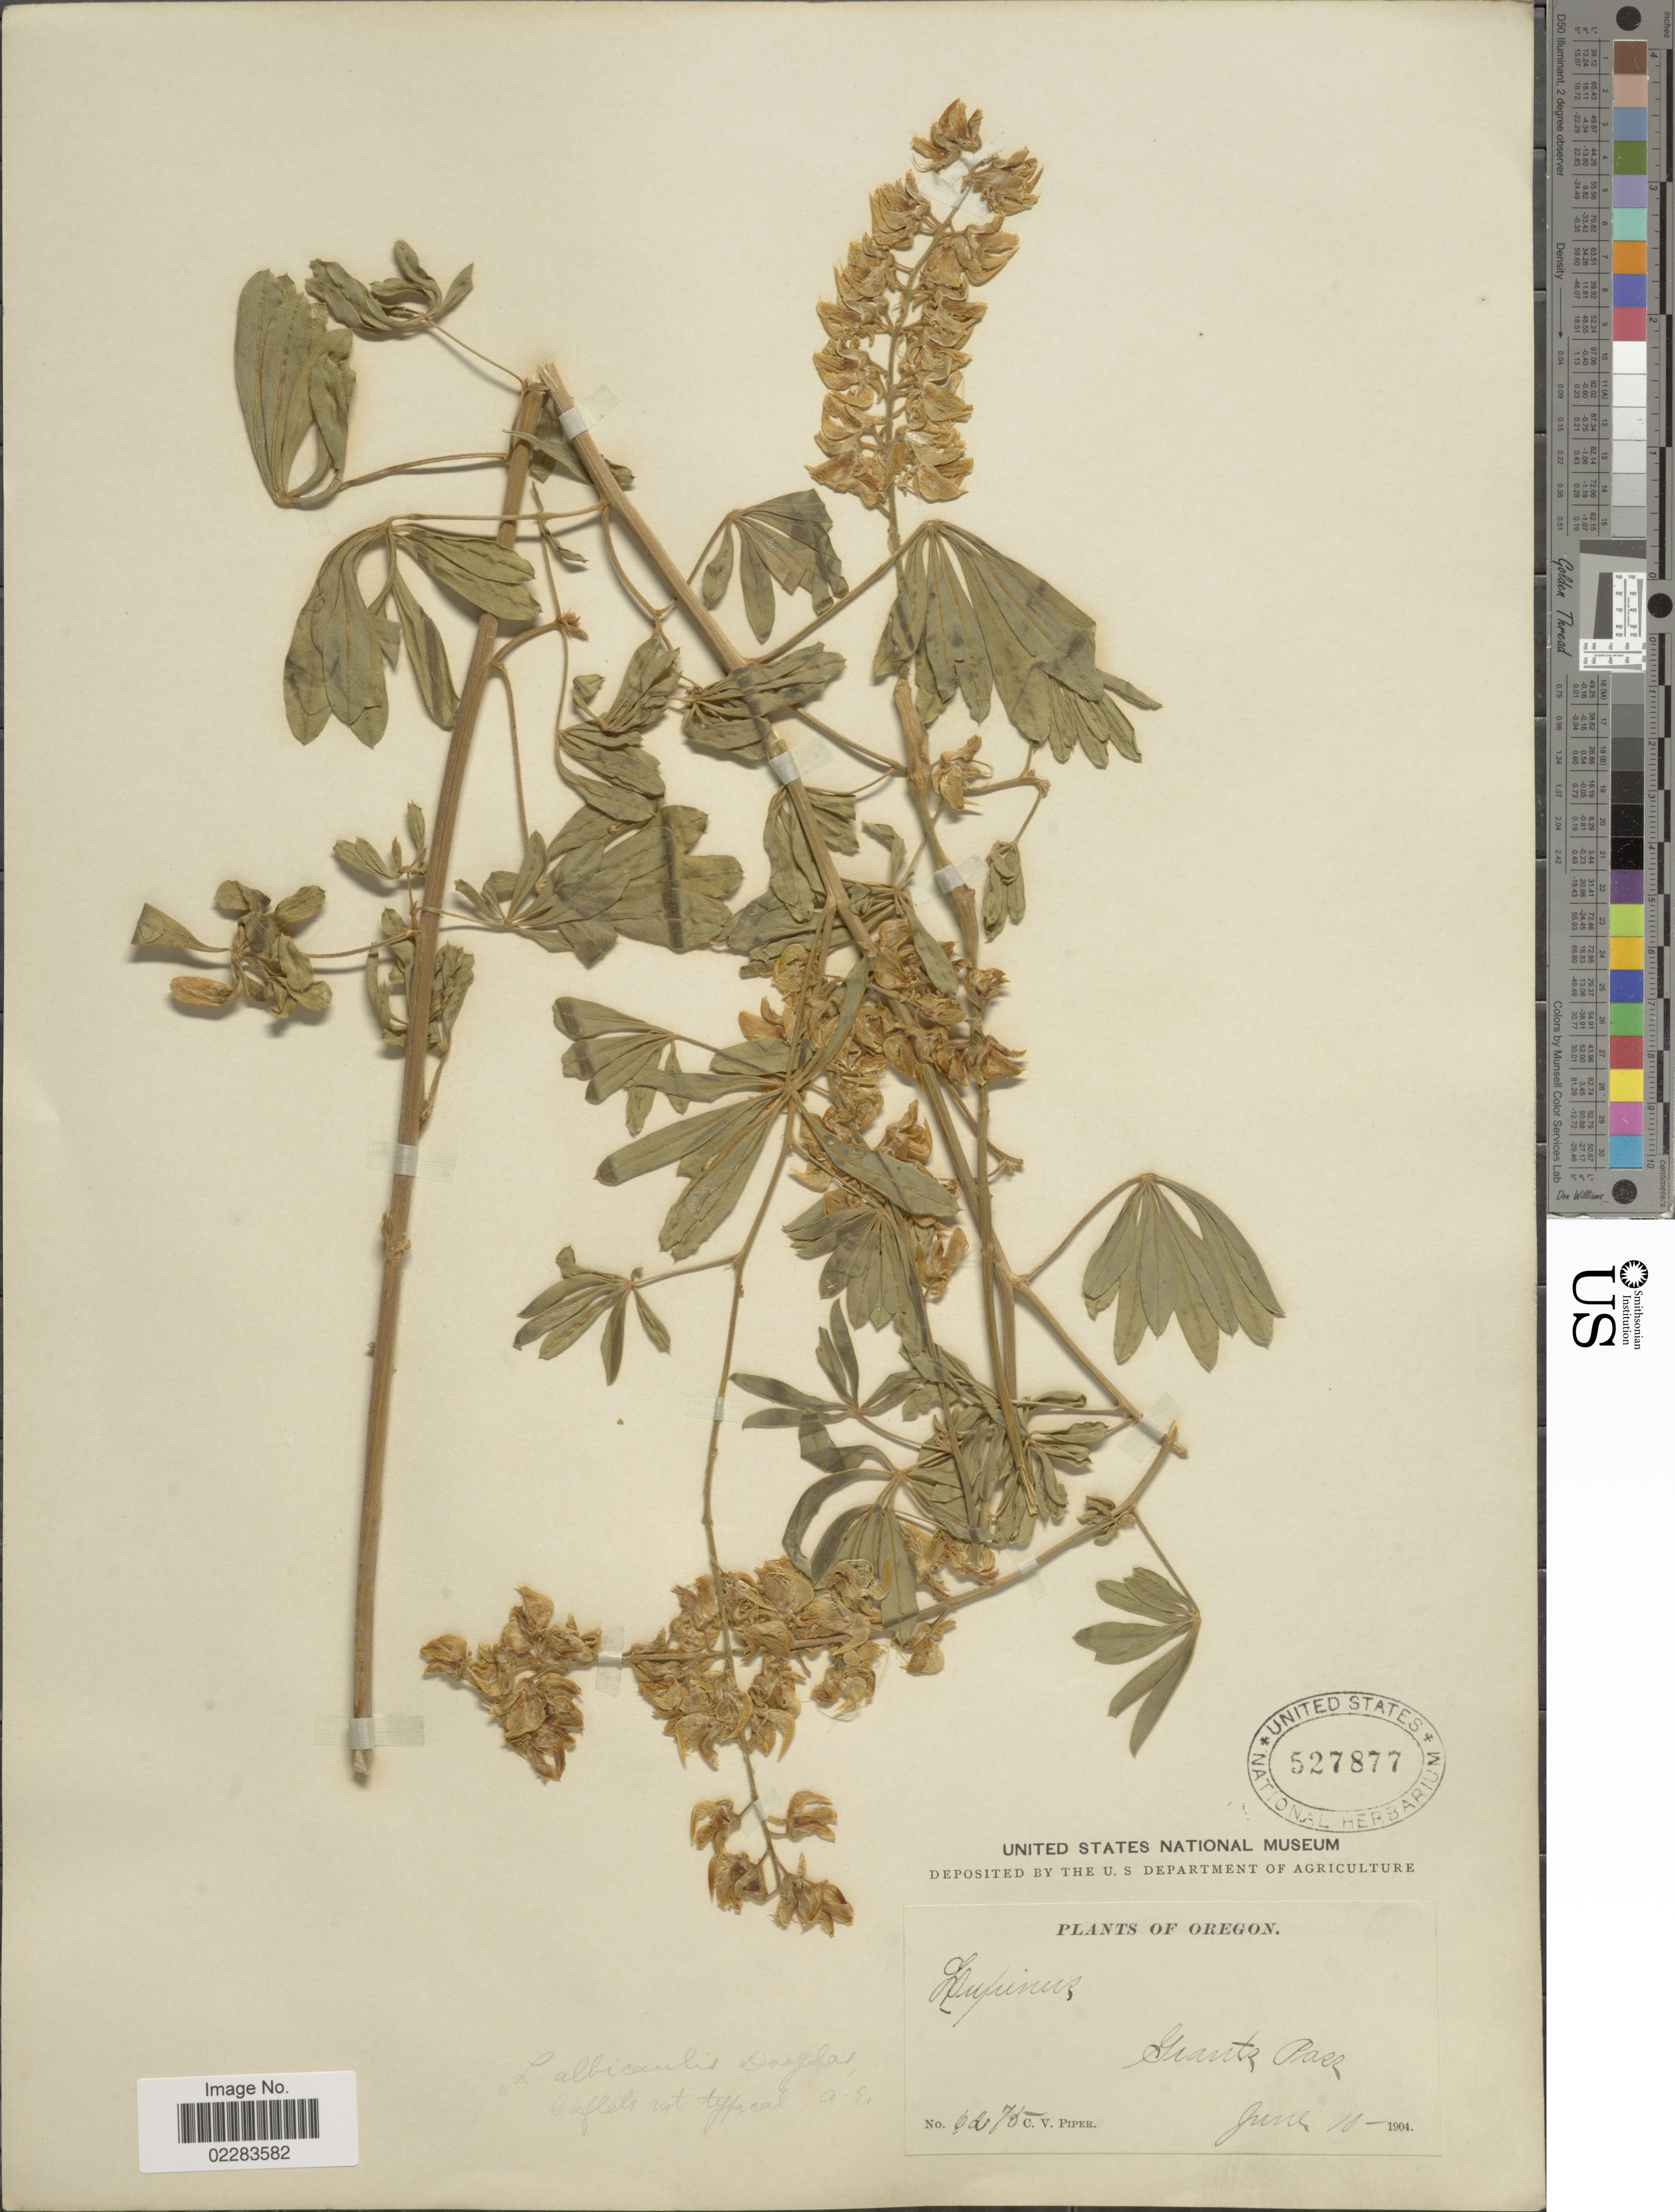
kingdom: Plantae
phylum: Tracheophyta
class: Magnoliopsida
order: Fabales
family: Fabaceae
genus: Lupinus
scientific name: Lupinus albicaulis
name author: Douglas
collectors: C. V. Piper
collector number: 6275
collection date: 1904-06-15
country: United States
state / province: Oregon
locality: Grants Pass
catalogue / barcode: US 527877